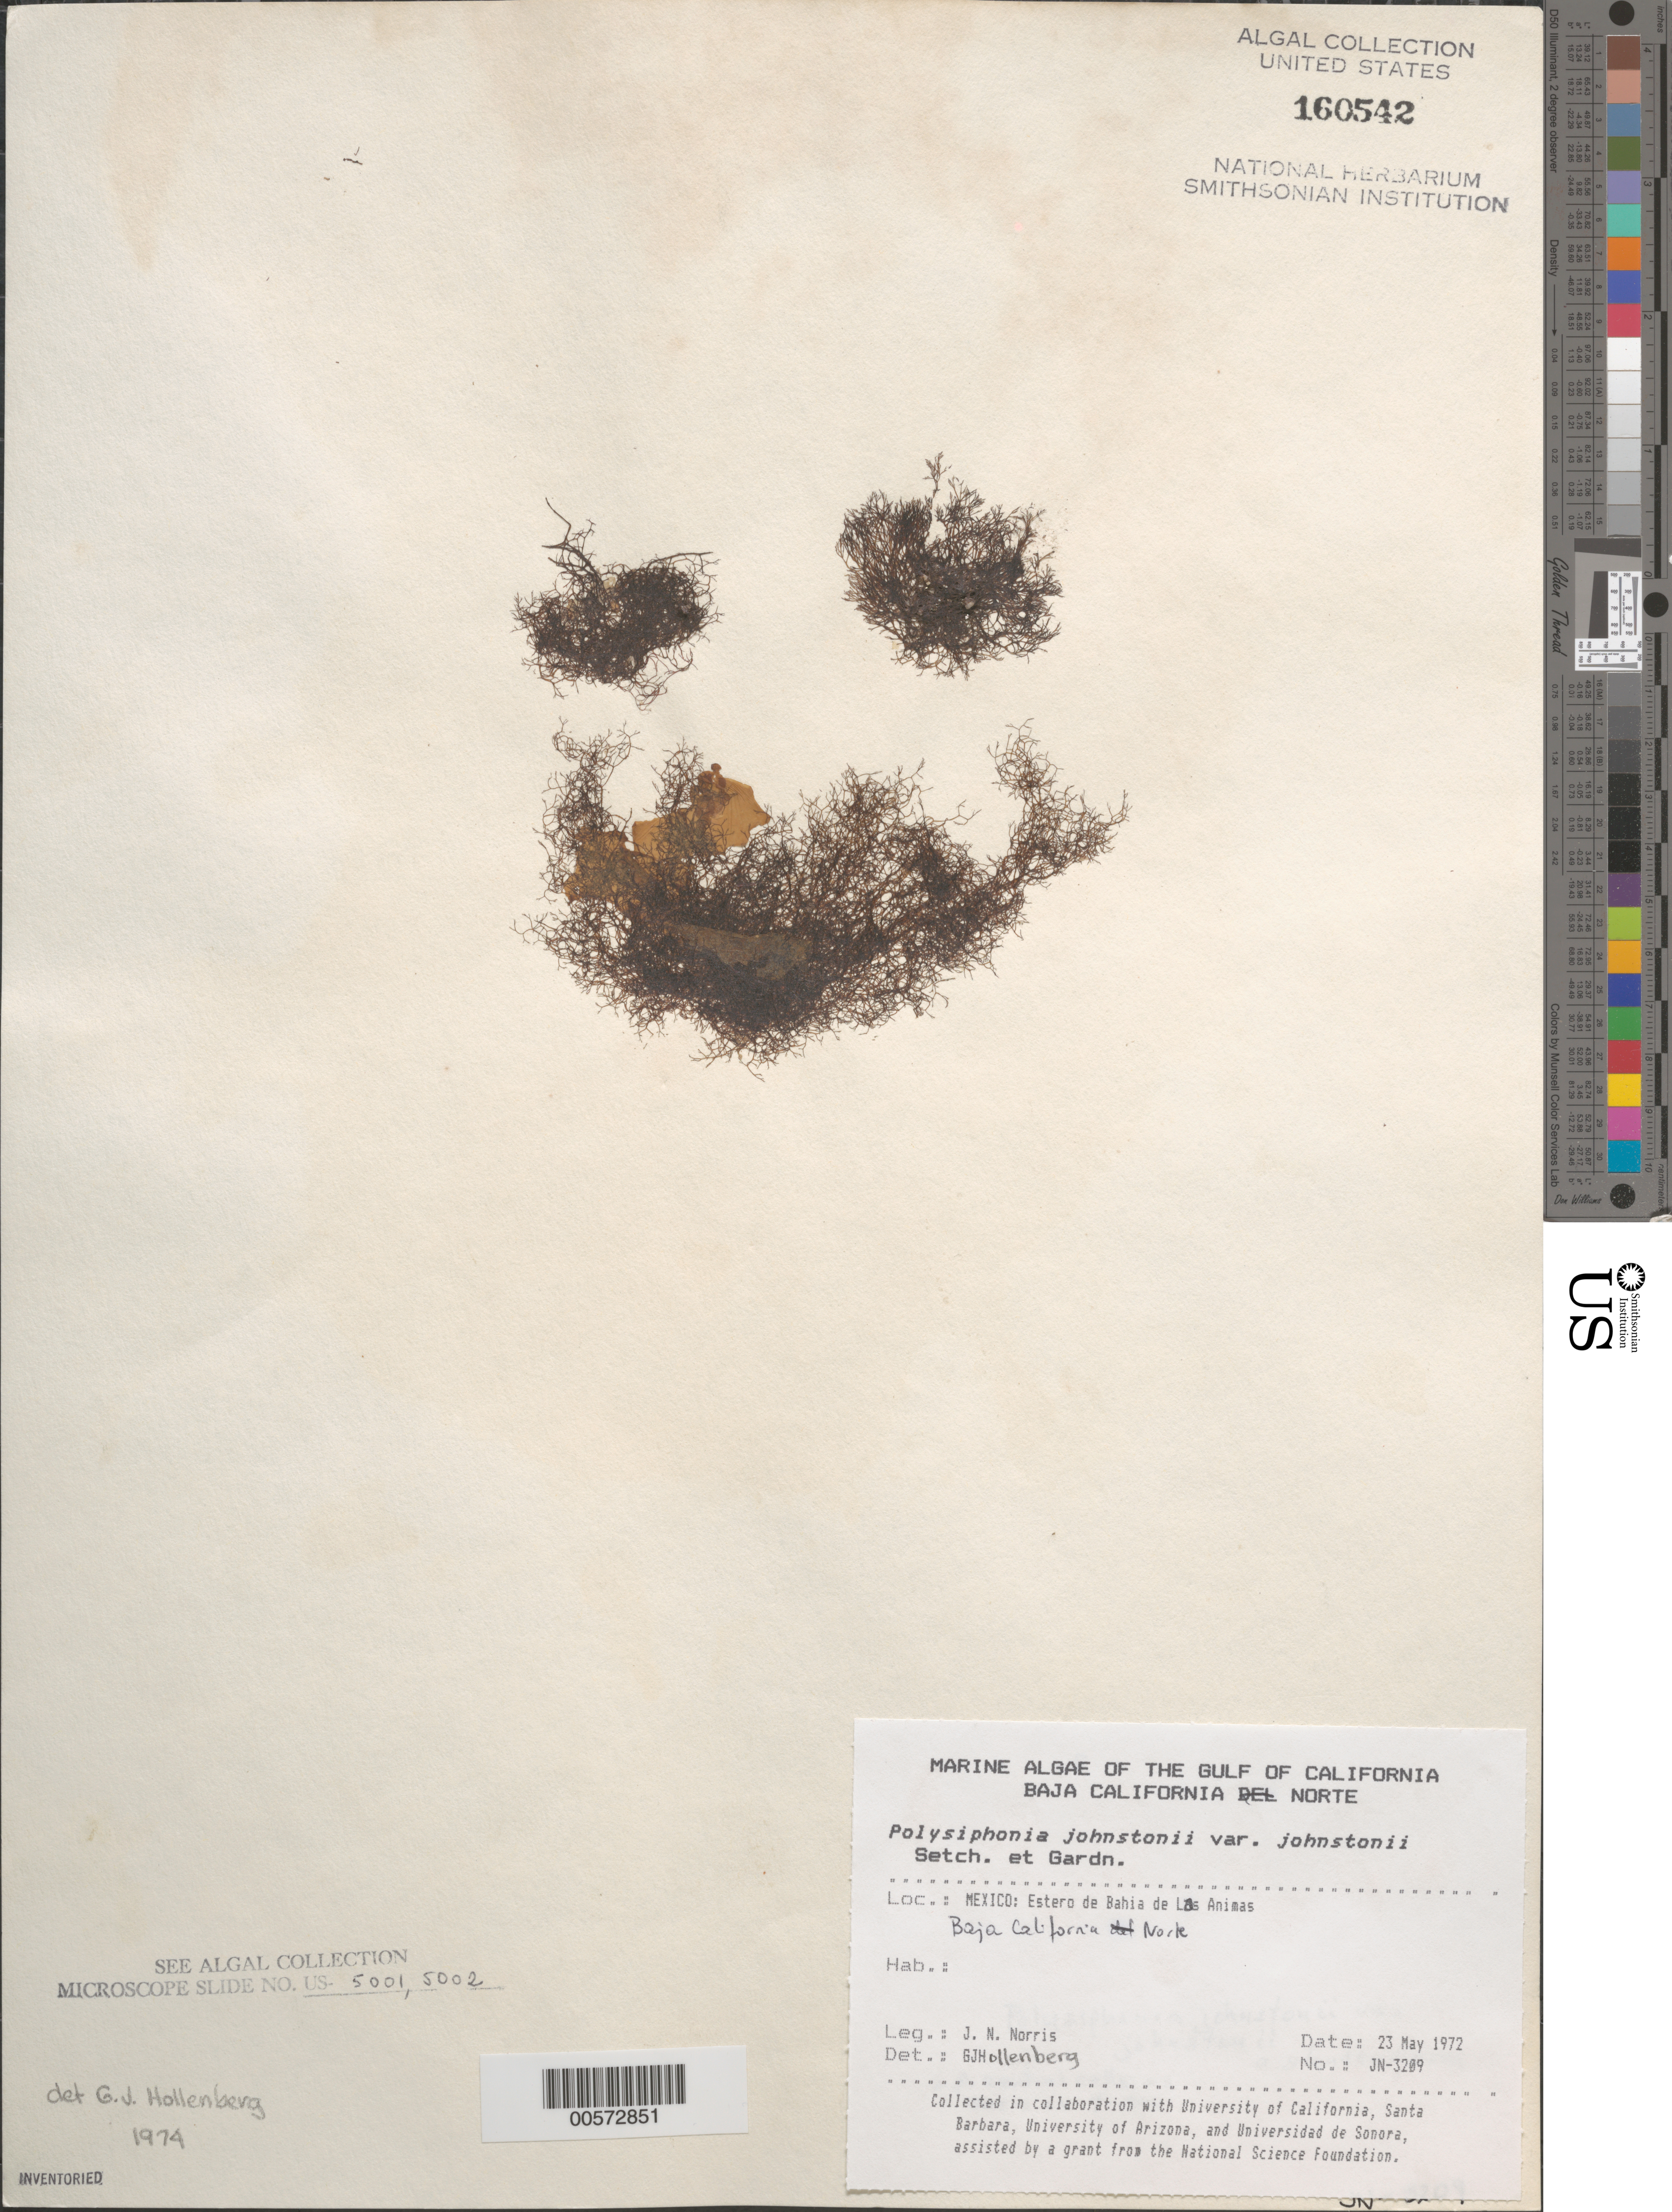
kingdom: Plantae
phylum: Rhodophyta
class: Florideophyceae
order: Ceramiales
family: Rhodomelaceae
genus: Melanothamnus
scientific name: Melanothamnus johnstonii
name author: (Setchell & N.L. Gardner) Diaz-Tapia & Maggs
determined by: Algae name updating Project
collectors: J. N. Norris & K. E. Bucher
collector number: JN-3209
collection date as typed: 23 May 1972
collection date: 1972-05-23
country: Mexico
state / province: Baja California Norte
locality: Estero de Bahia de las Animas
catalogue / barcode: US 160542